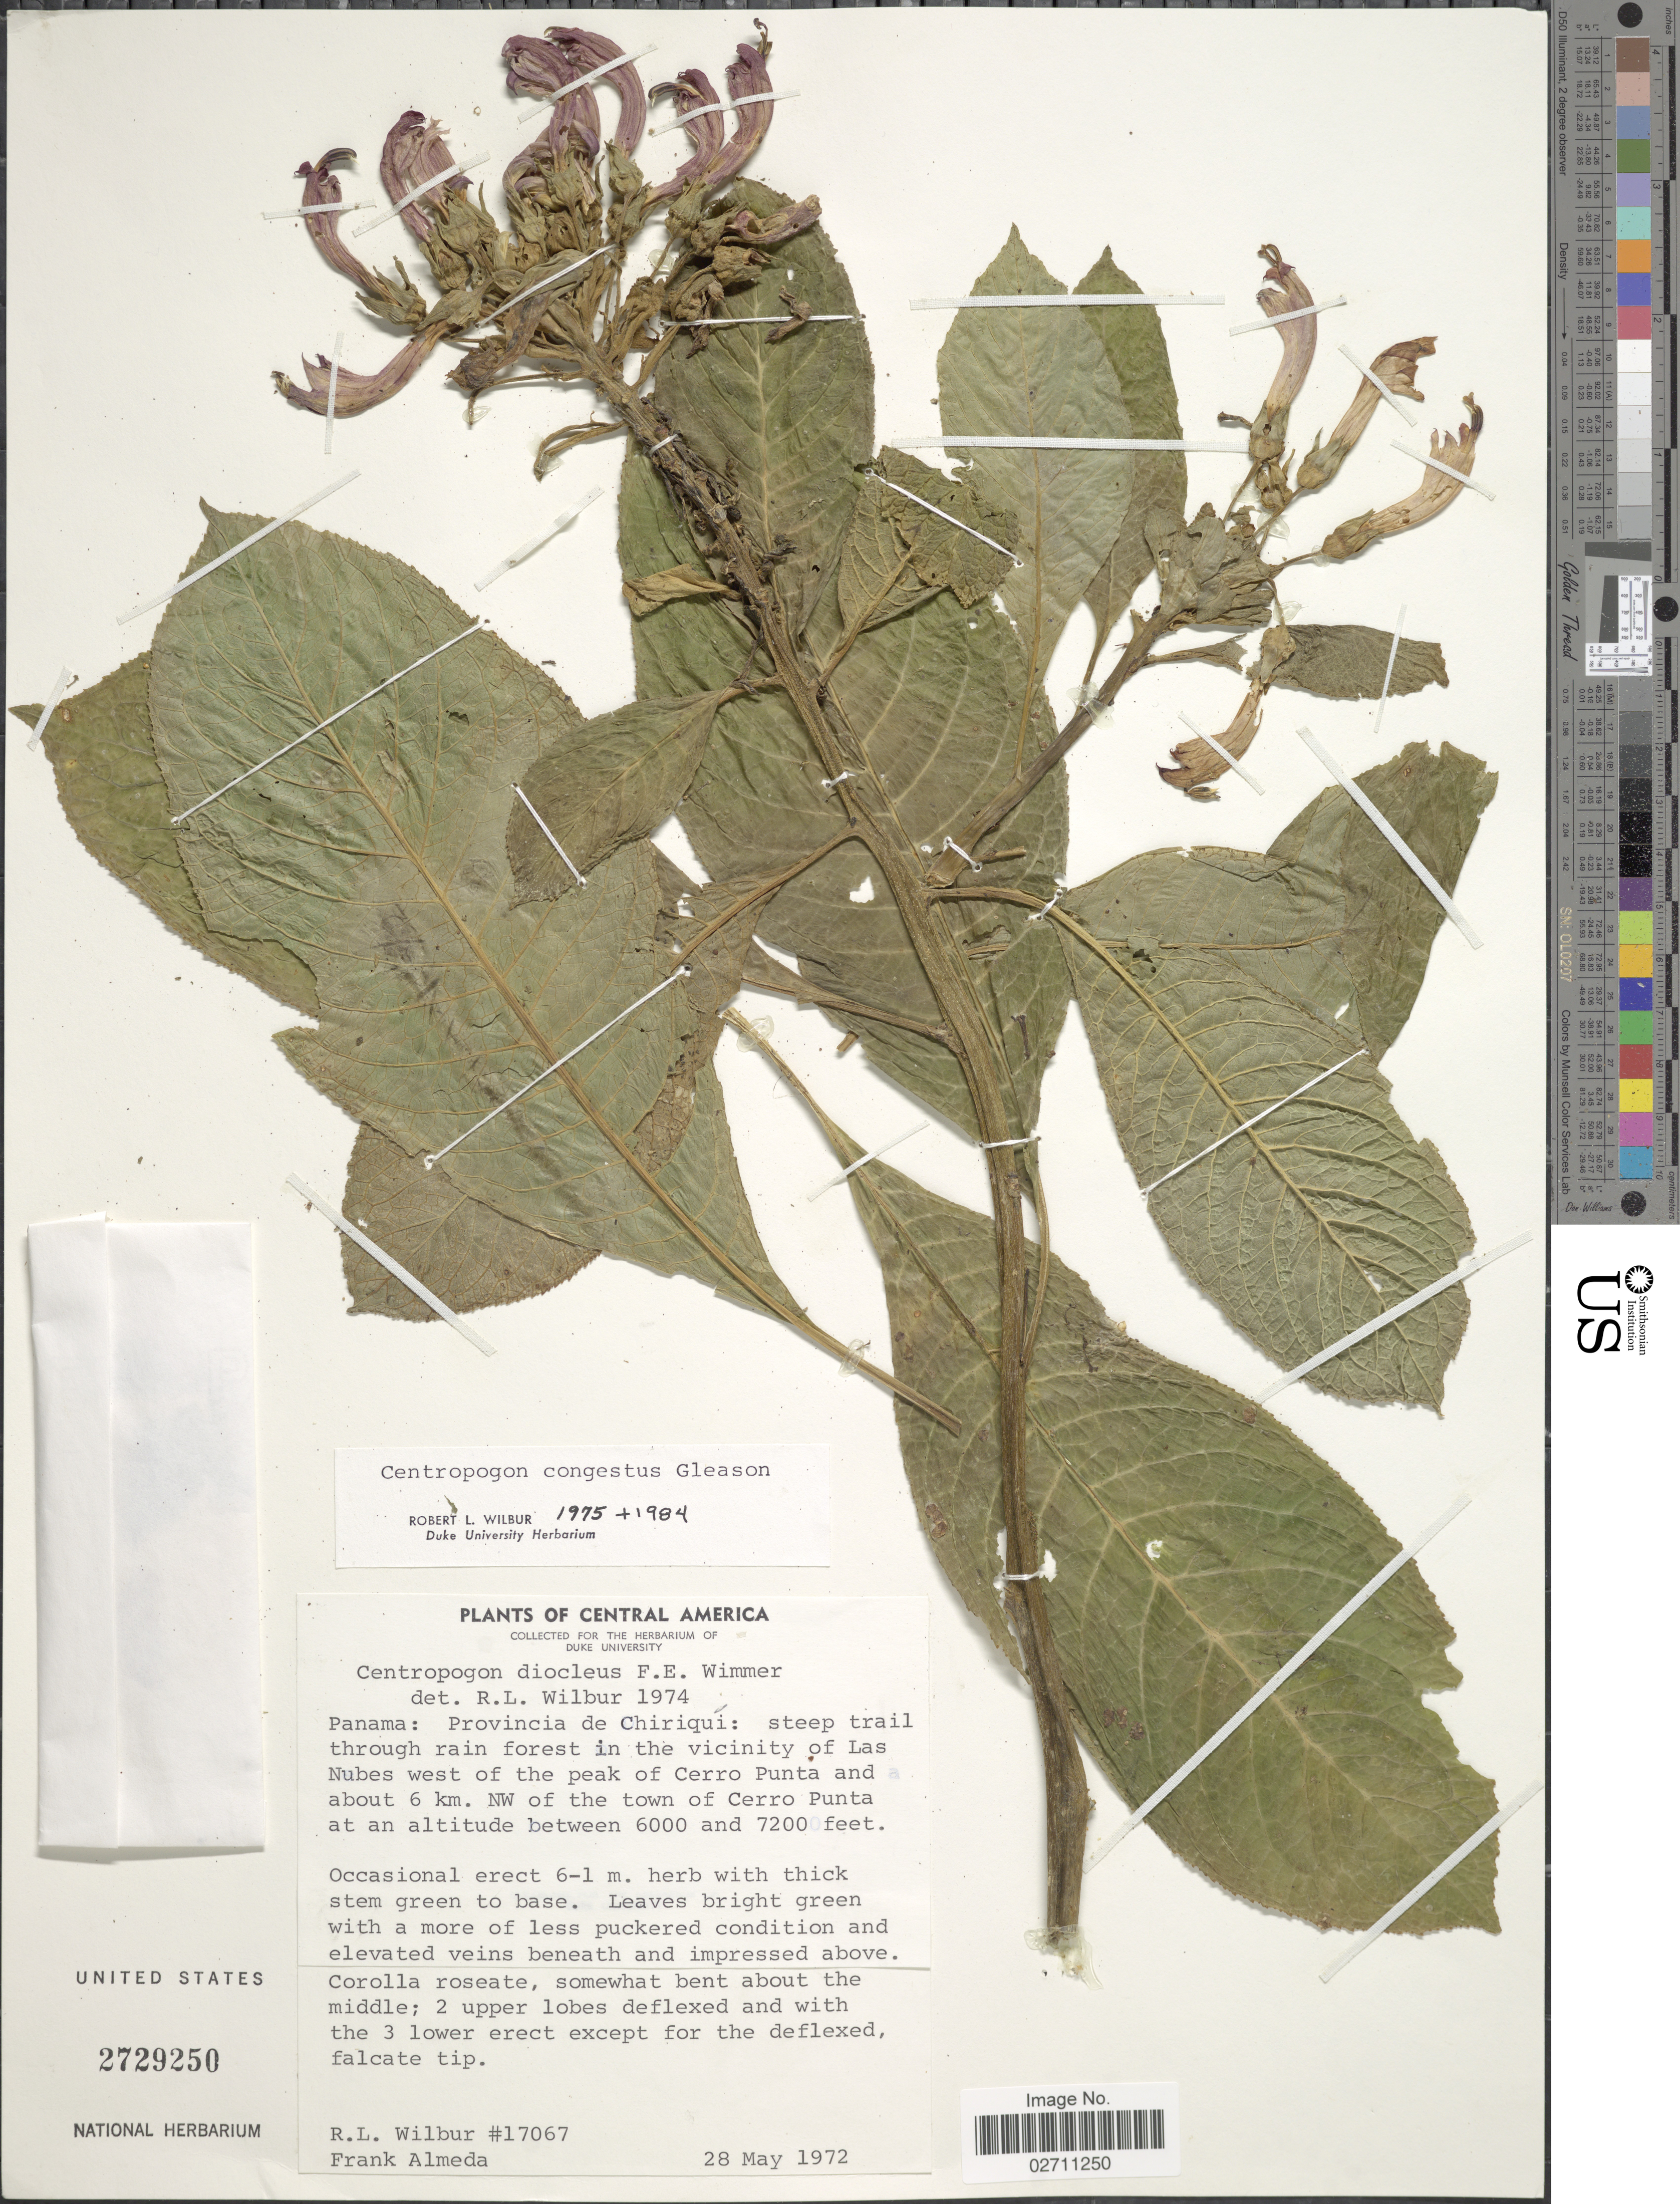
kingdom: Plantae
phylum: Tracheophyta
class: Magnoliopsida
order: Asterales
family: Campanulaceae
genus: Centropogon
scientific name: Centropogon congestus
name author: Gleason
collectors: R. L. Wilbur & F. Almeda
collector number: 17067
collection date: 1972-05-28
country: Panama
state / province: Chiriqui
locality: Steep trail through rain forest in the vicinity of Las Nubes west of the peak of Cerro Punta.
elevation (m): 1829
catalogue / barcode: US 2729250